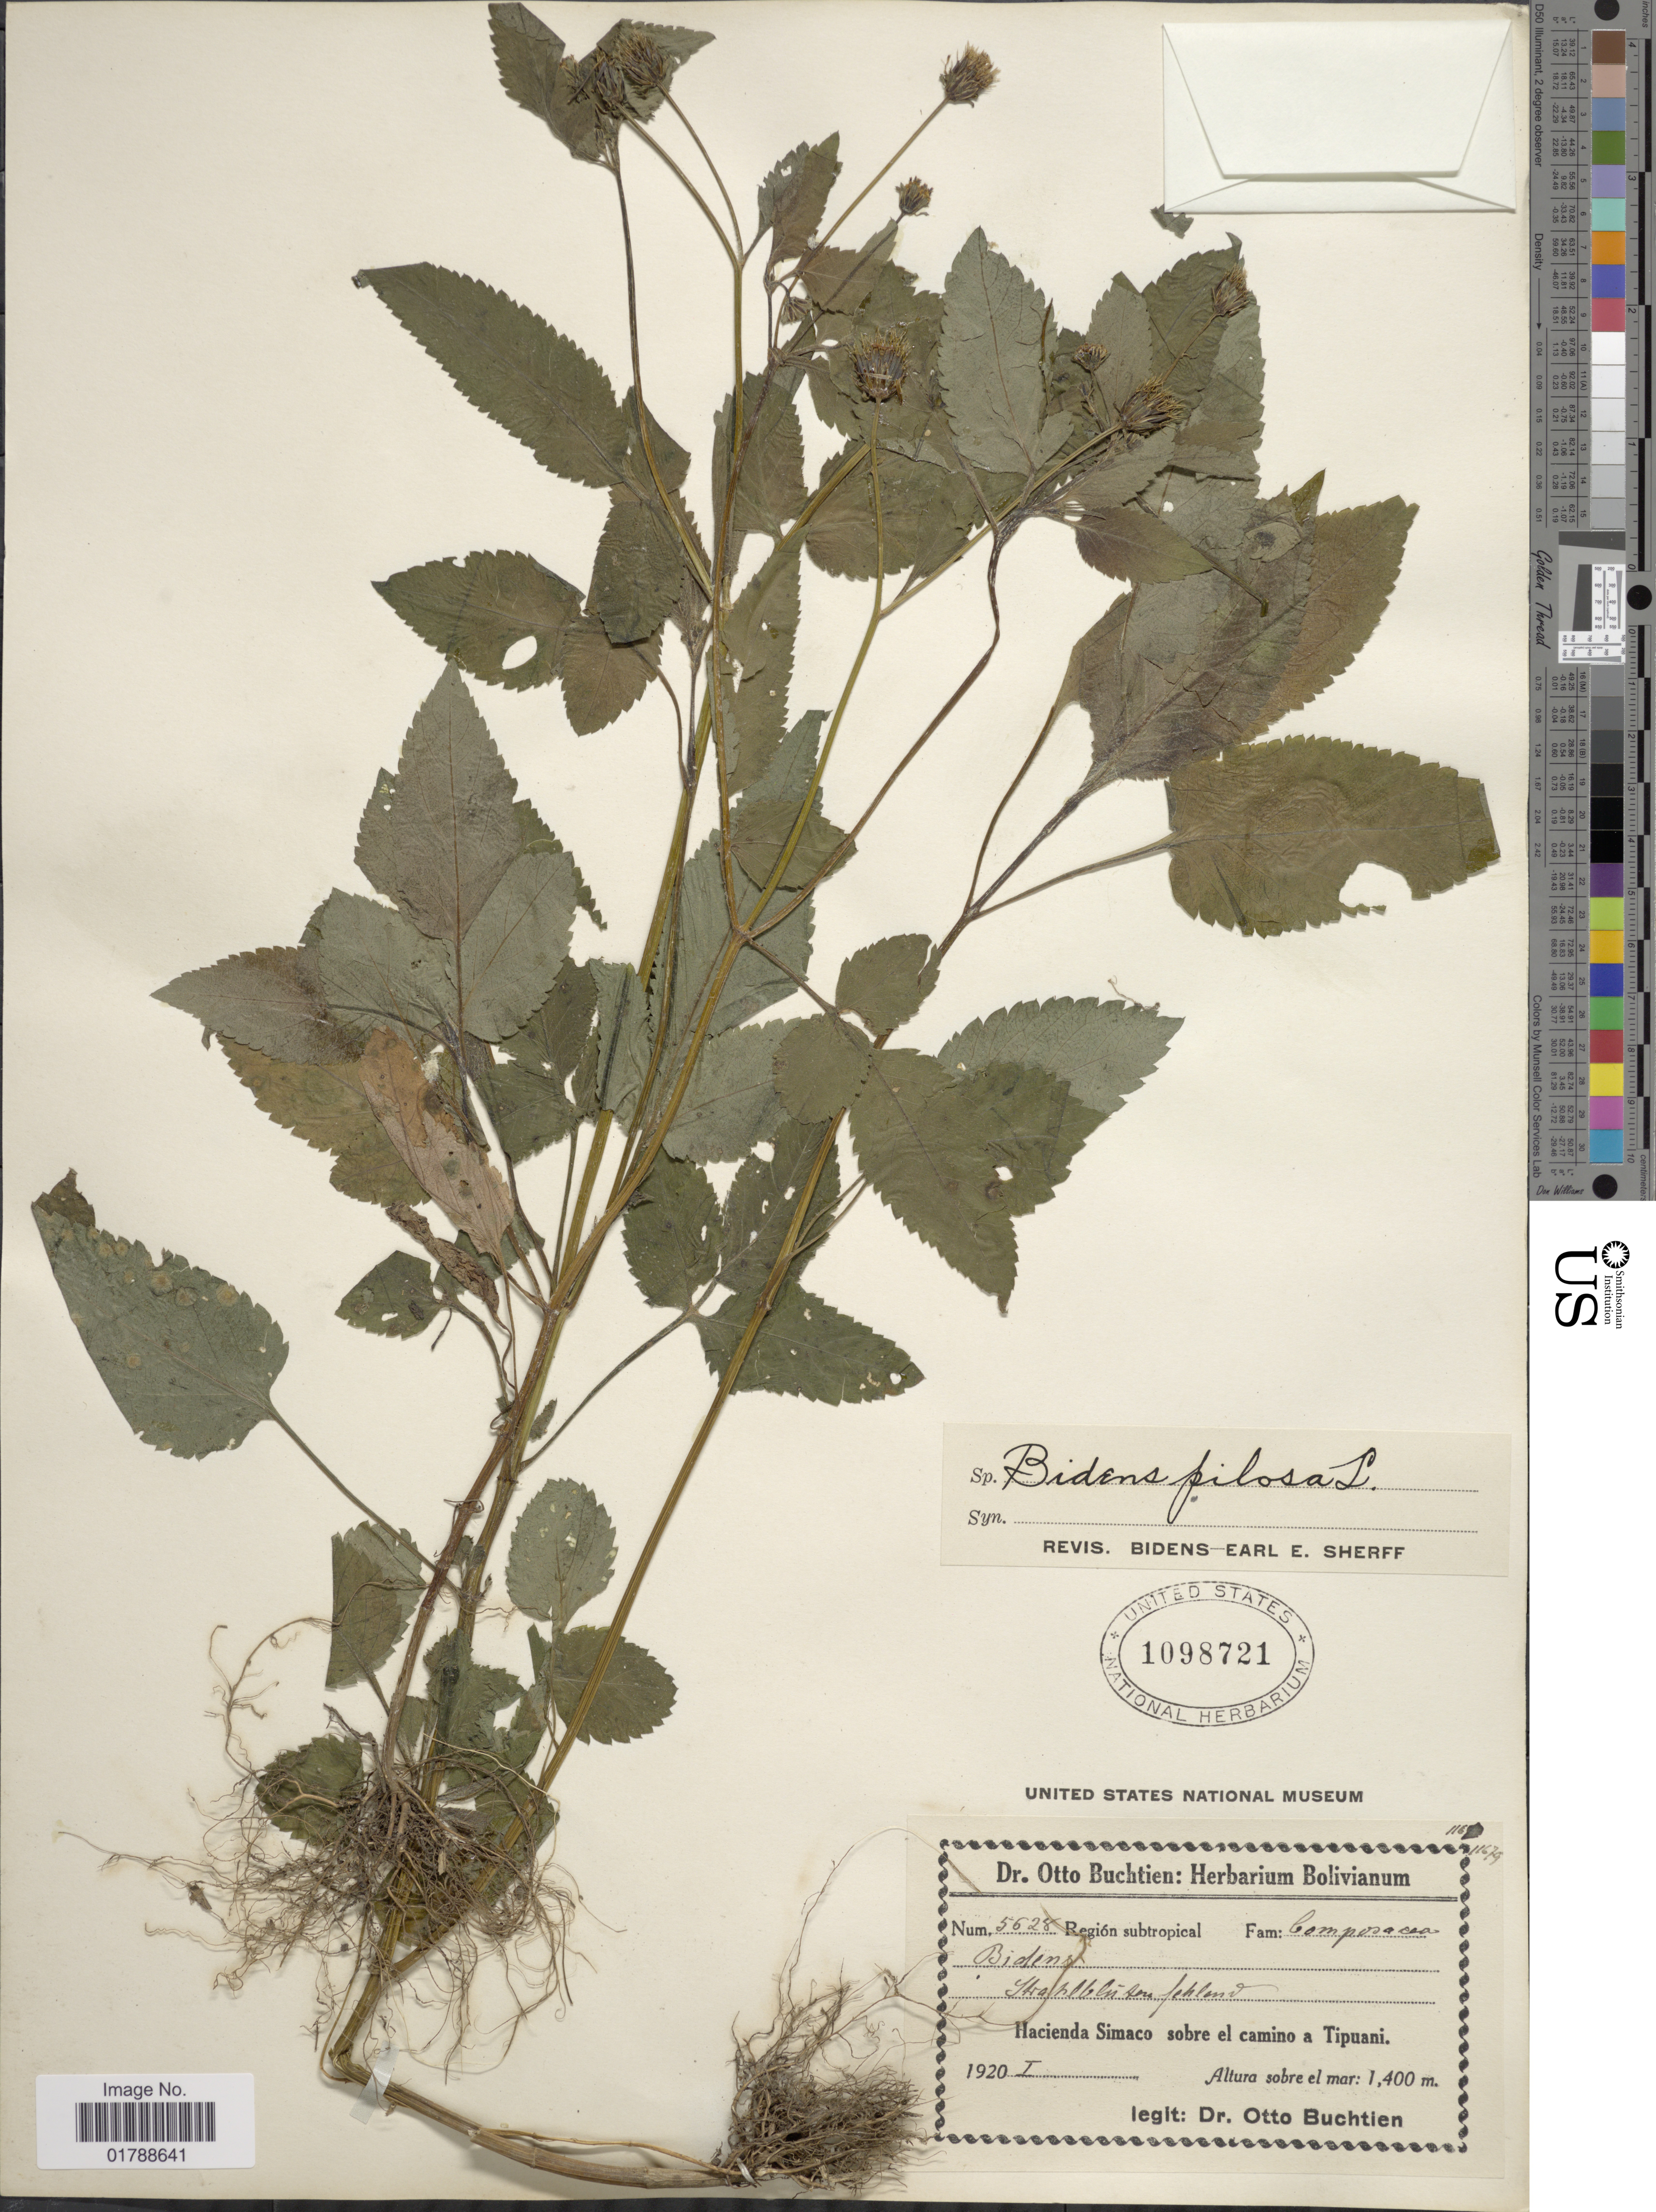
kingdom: Plantae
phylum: Tracheophyta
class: Magnoliopsida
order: Asterales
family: Asteraceae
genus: Bidens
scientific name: Bidens pilosa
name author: L.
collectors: O. Buchtien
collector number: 5628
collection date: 1920-01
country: Bolivia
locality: Hacienda Simaco sobre el camino a Tipuani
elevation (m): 1400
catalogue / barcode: US 1098721